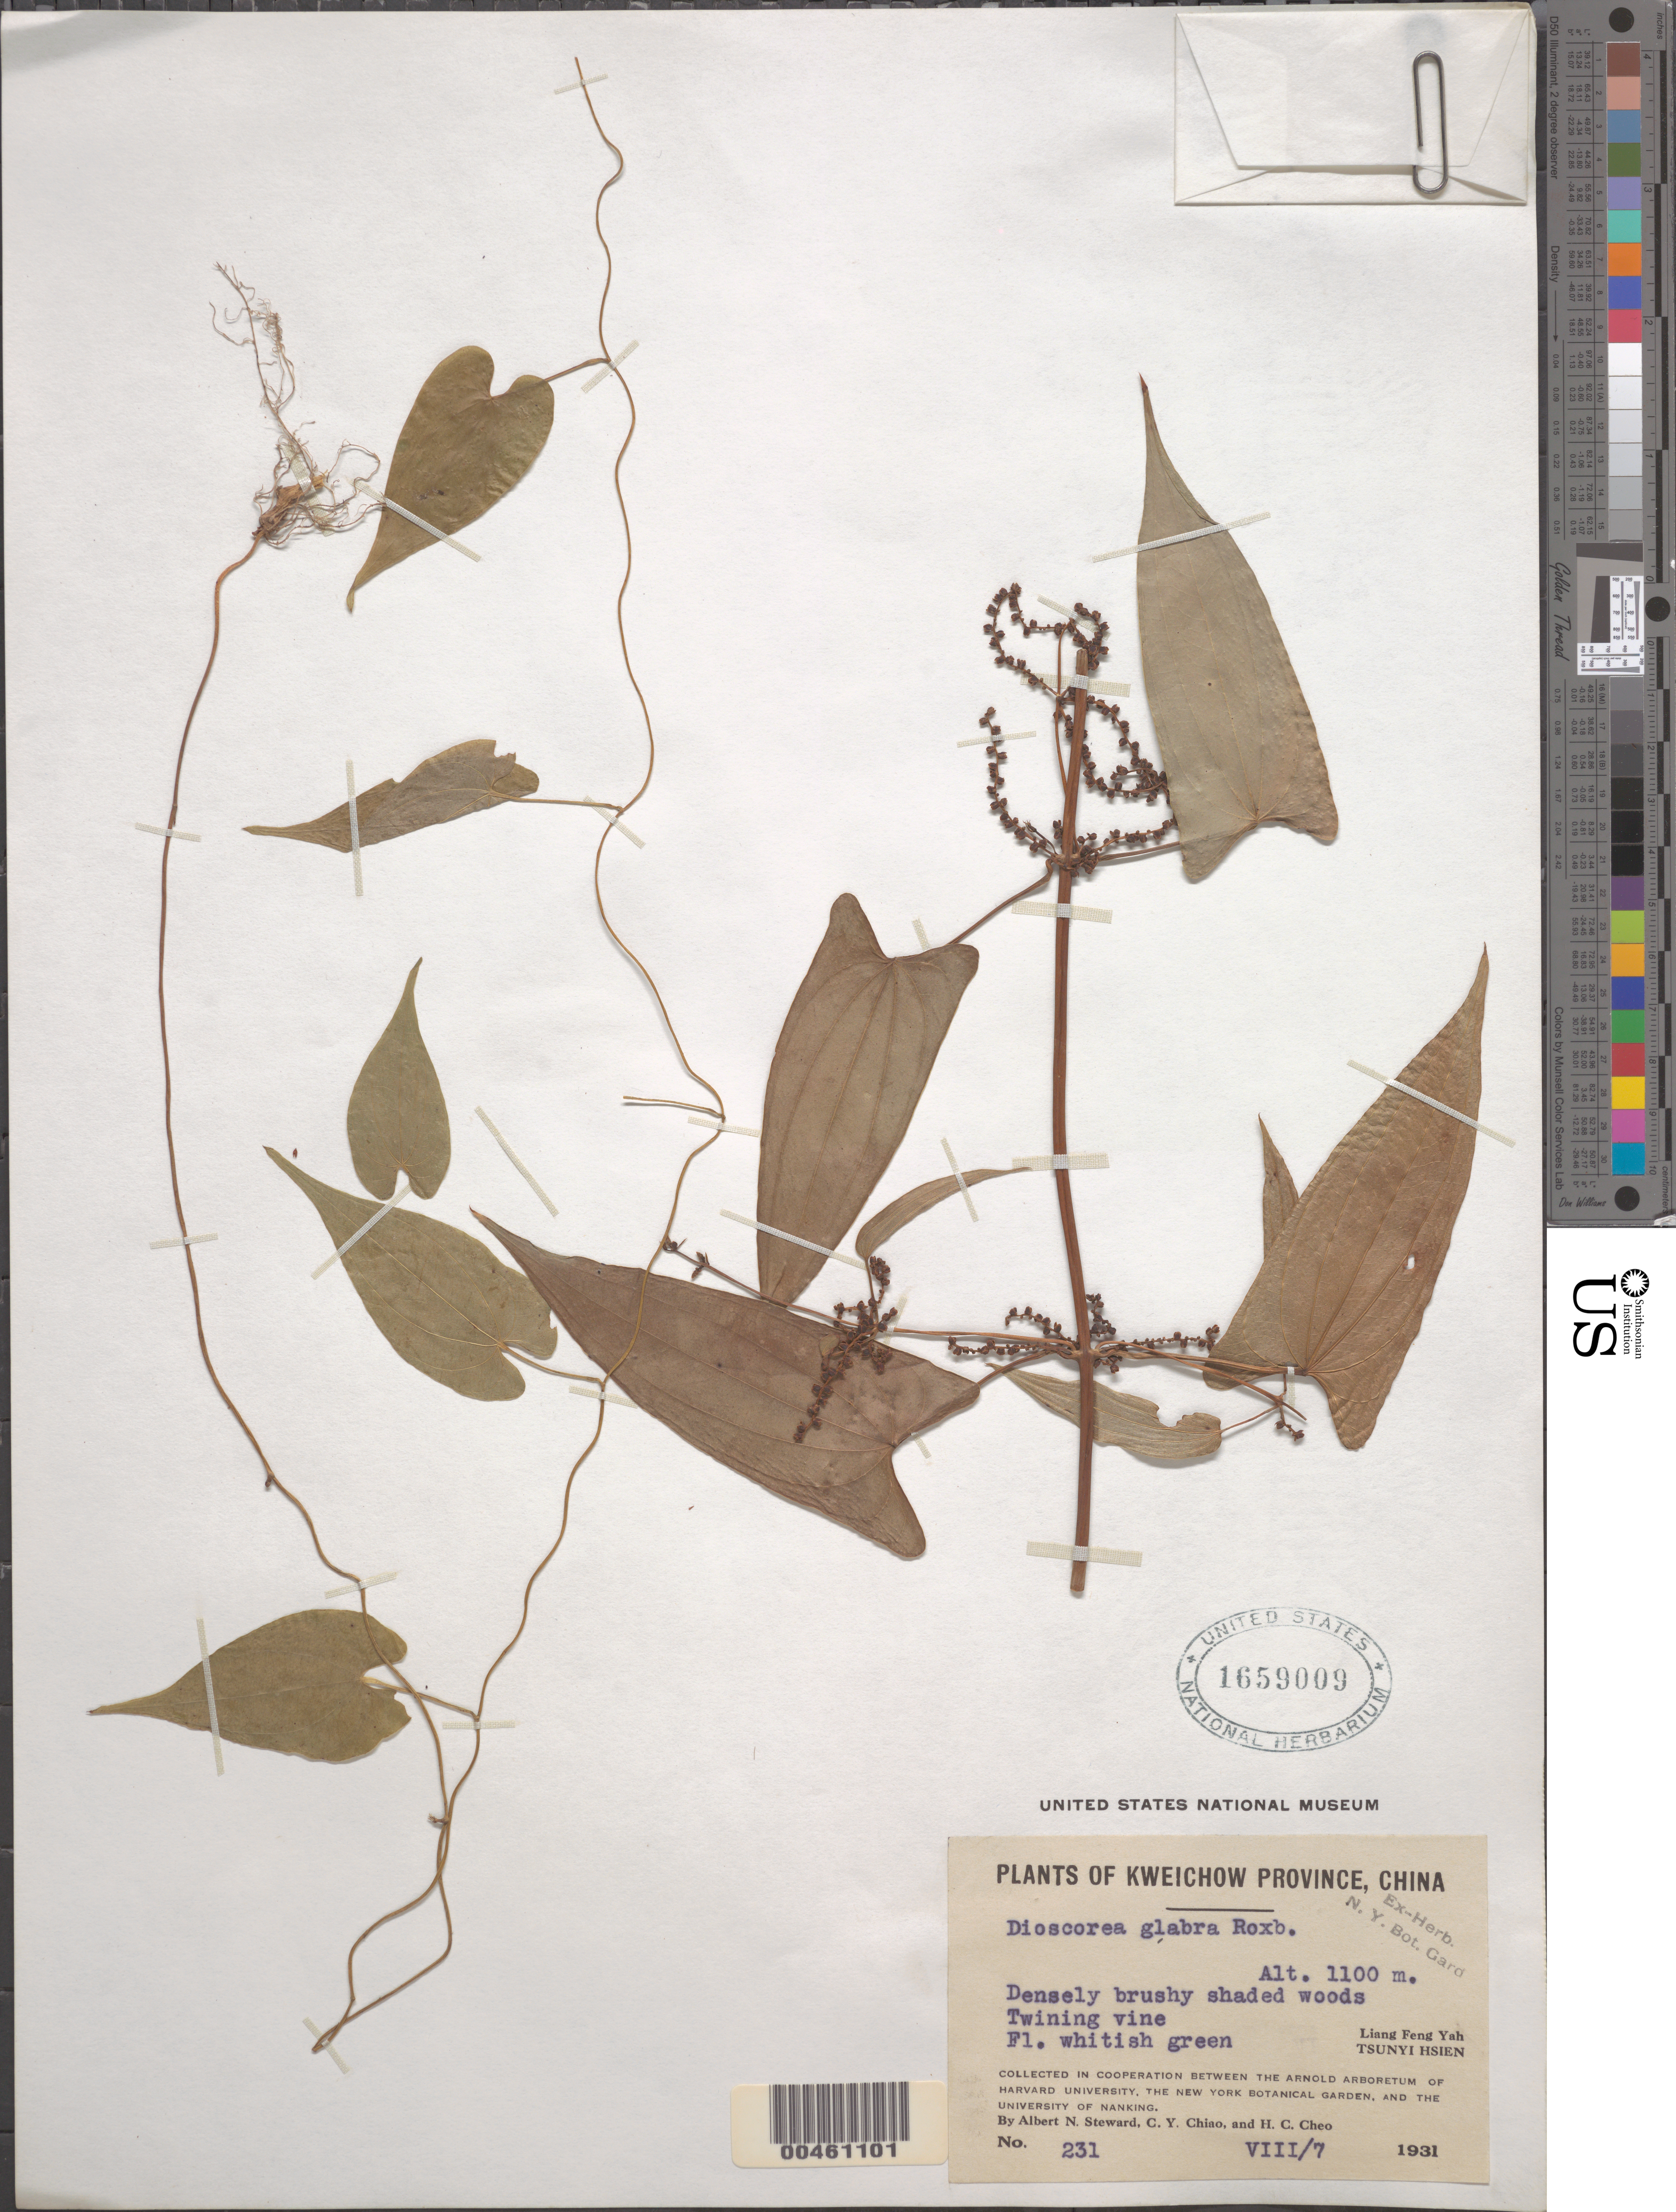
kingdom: Plantae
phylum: Tracheophyta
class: Liliopsida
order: Dioscoreales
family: Dioscoreaceae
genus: Dioscorea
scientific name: Dioscorea glabra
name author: Roxb.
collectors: A. N. Steward, C. Y. Chiao & H. Cheo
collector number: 231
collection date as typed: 07 Aug 1931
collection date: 1931-08-07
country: China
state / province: Guizhou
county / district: Zunyi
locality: Liang Feng Yah, Tsunyi District. [= Tsun-i Ti-ch'ü or Zunyi Diqu?]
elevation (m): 1100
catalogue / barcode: US 1659009